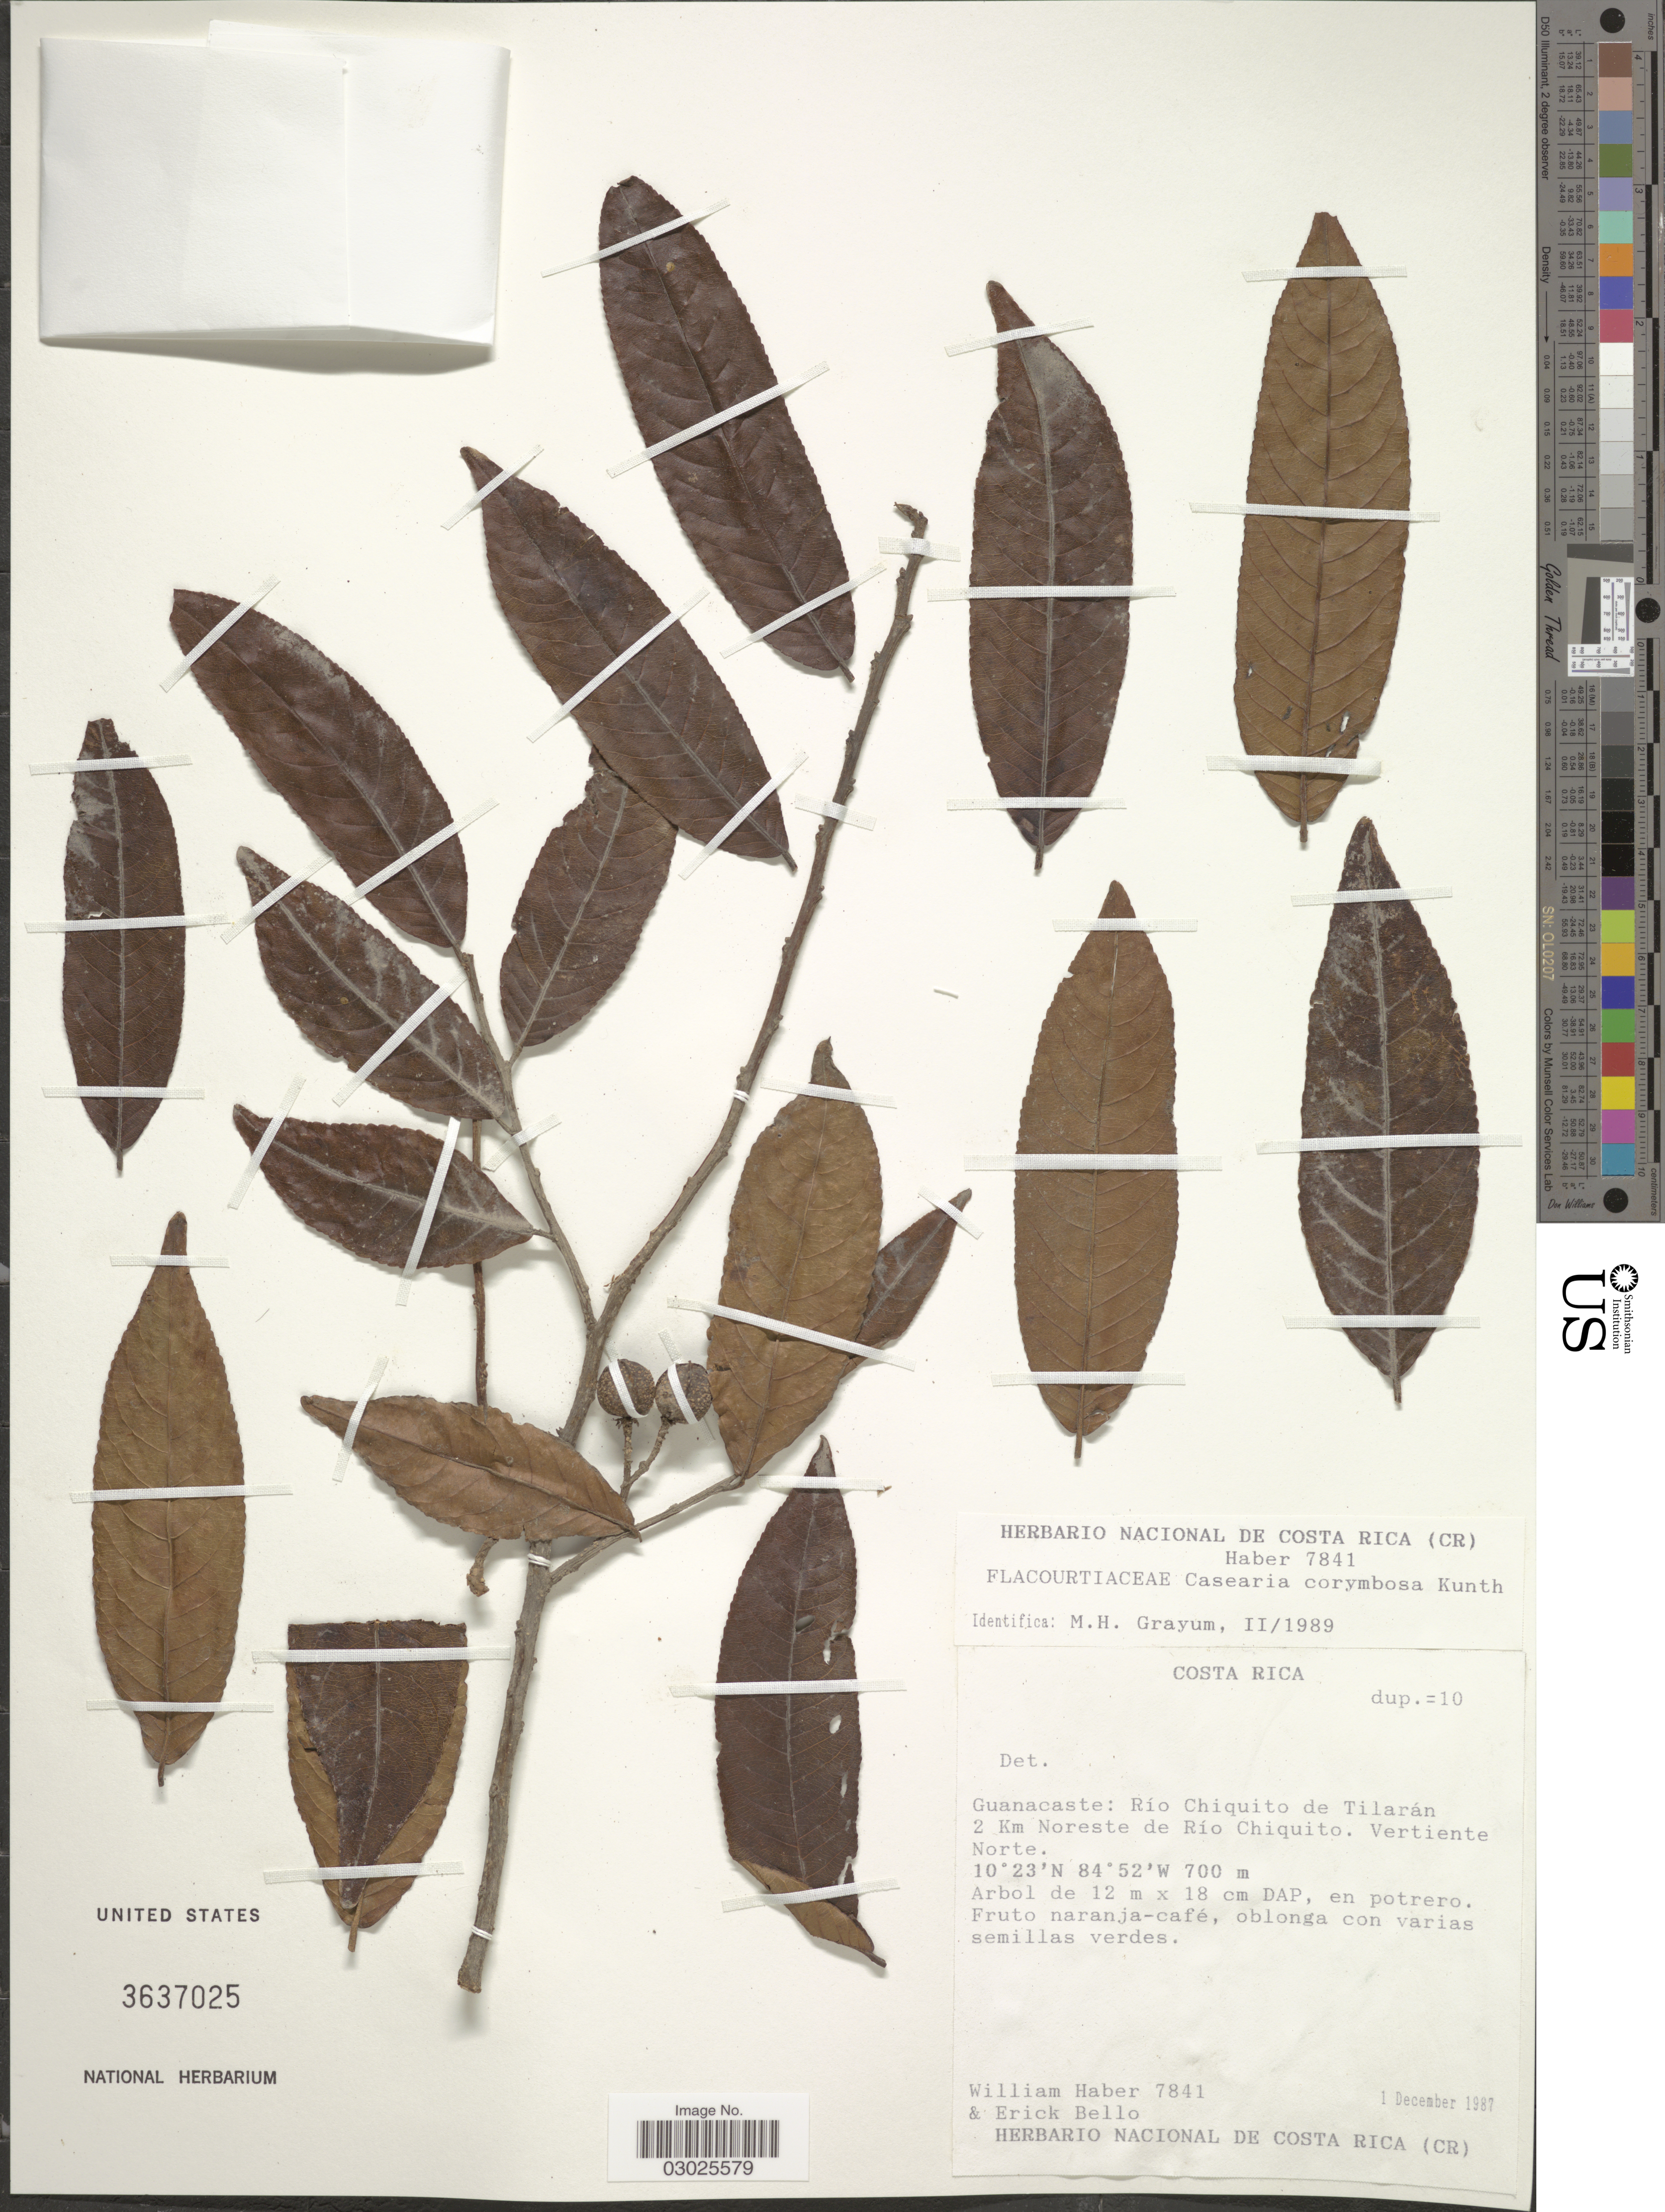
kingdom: Plantae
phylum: Tracheophyta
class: Magnoliopsida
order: Malpighiales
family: Salicaceae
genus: Casearia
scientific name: Casearia corymbosa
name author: Kunth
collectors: W. Haber & E. Bello C.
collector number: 7841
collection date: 1987-12-01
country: Costa Rica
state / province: Guanacaste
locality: Río Chiquito de Tilarán 2 Km Noreste de Río Chiquito. Vertiente Norte.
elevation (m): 700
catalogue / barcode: US 3637025